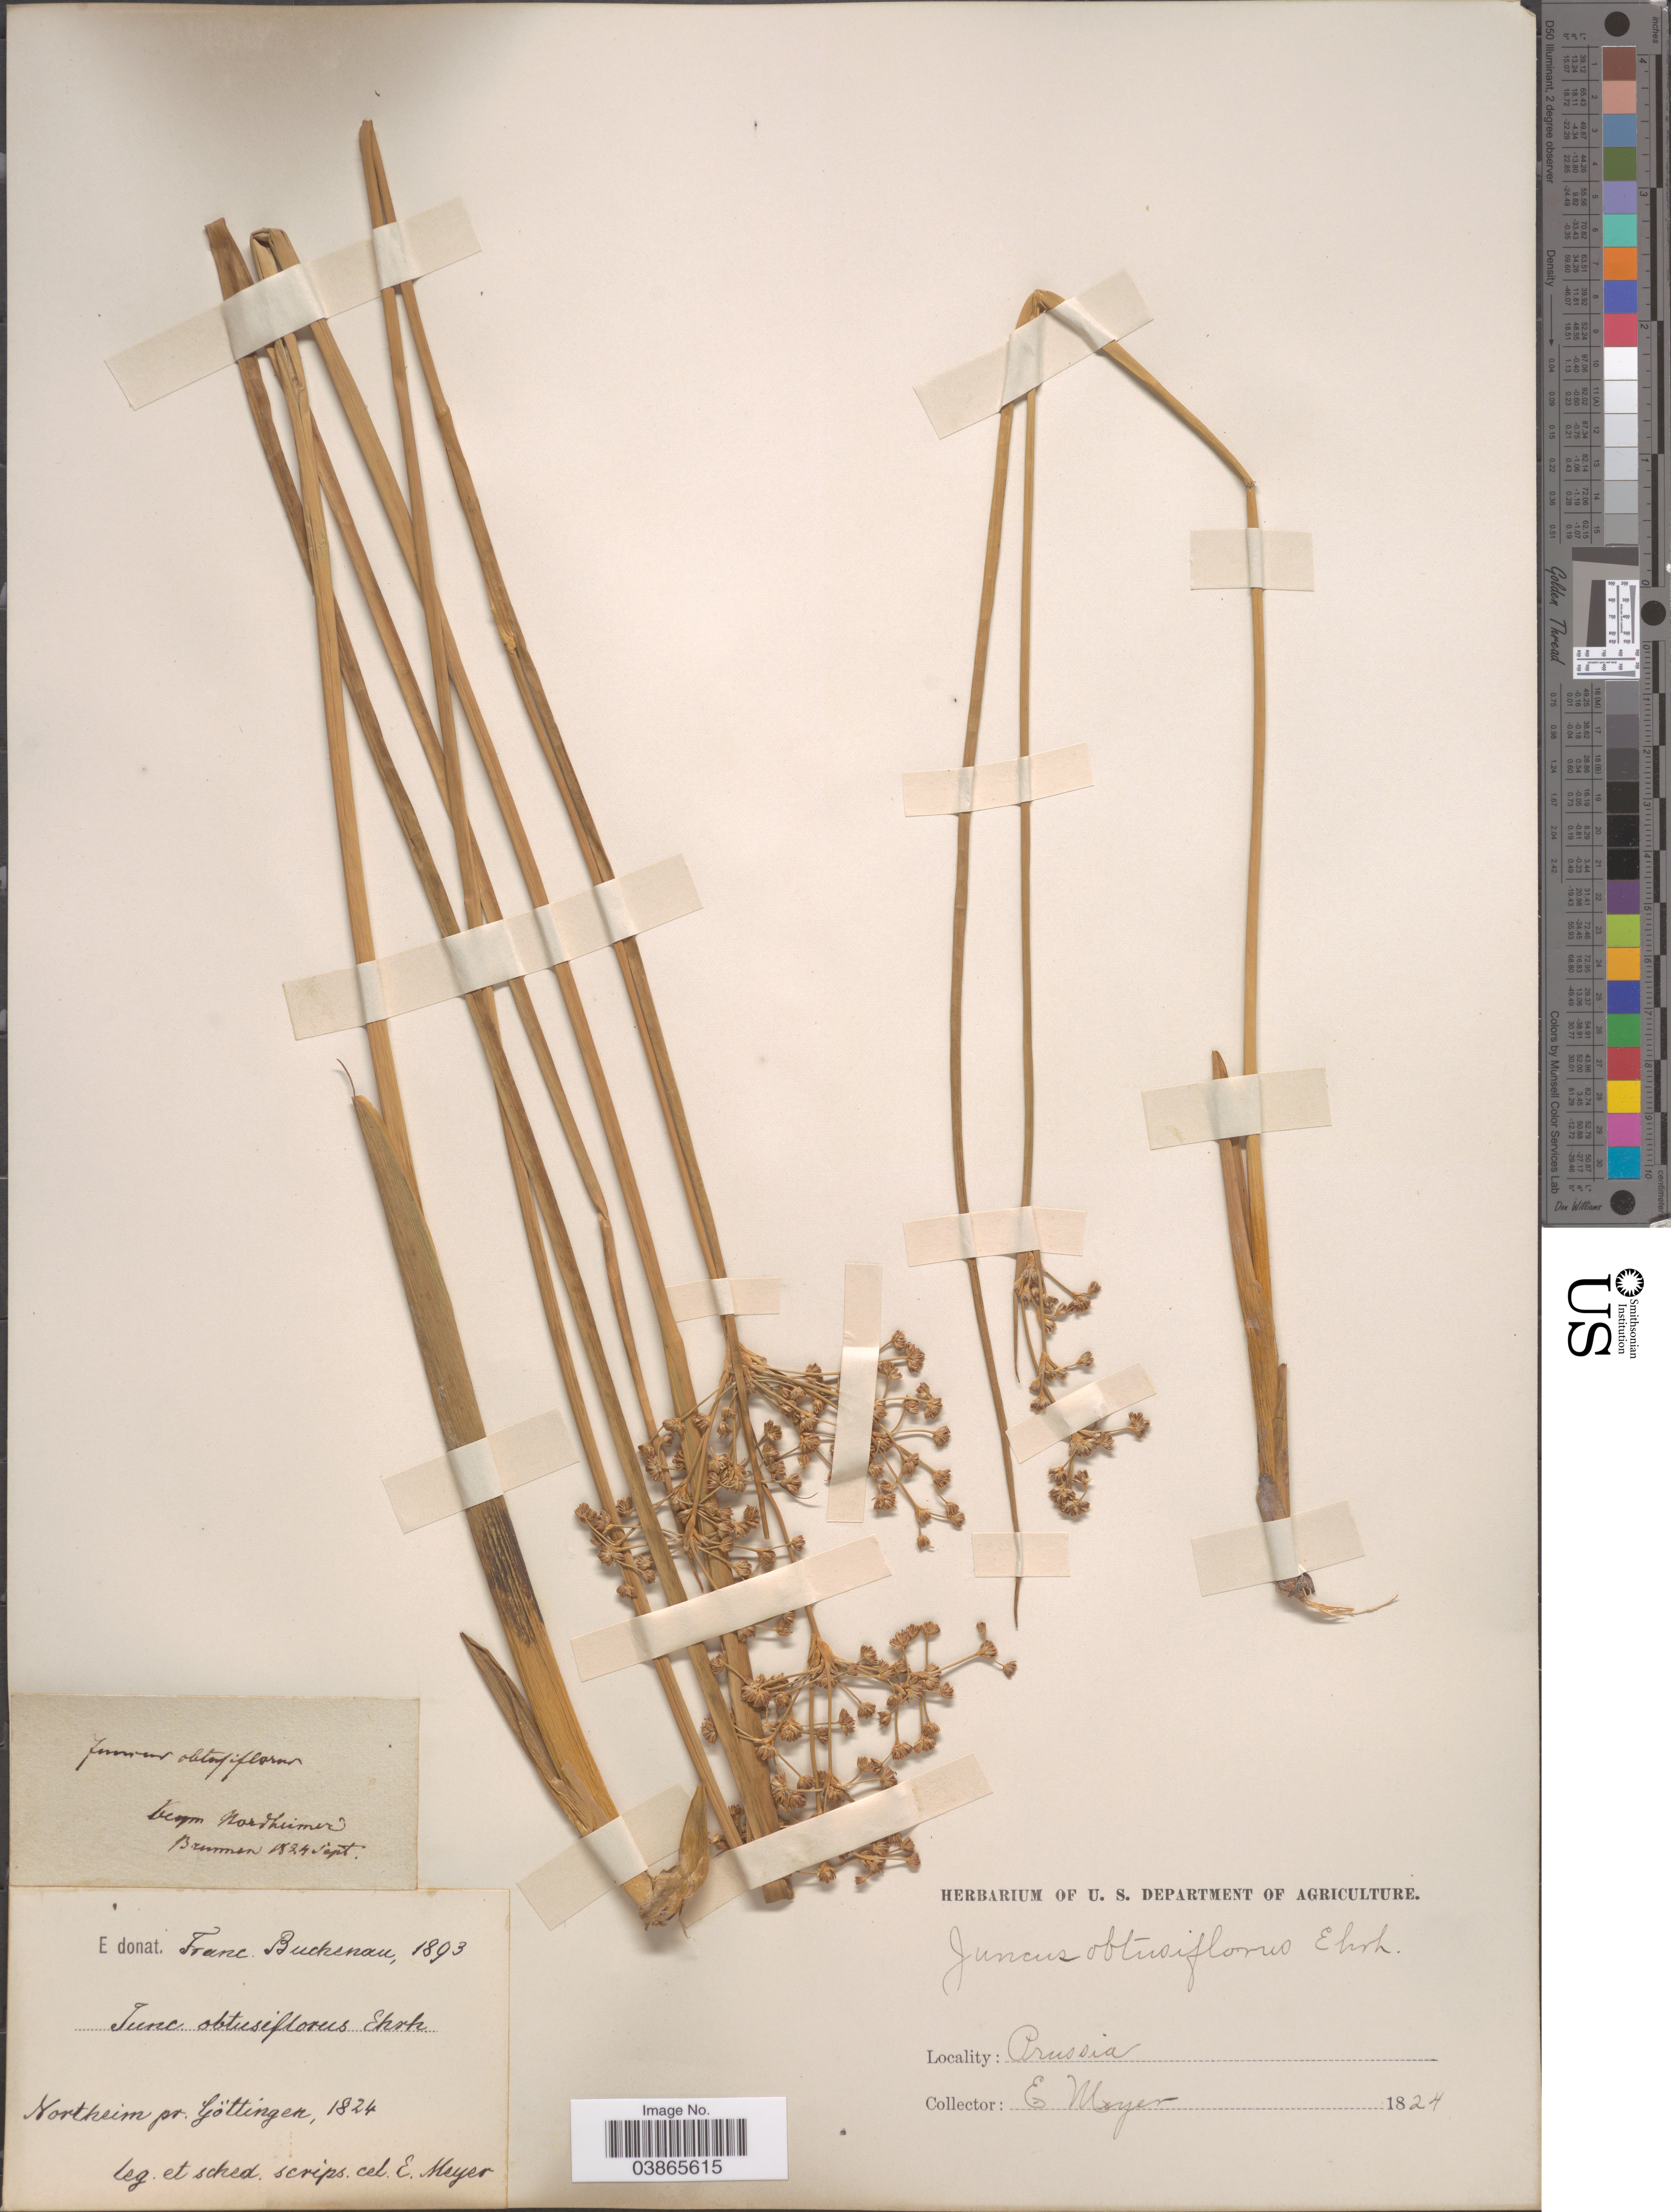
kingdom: Plantae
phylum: Tracheophyta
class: Liliopsida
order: Poales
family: Juncaceae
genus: Juncus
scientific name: Juncus obtusiflorus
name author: Ehrh. ex Hoffm.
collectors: E. Meyer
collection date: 1824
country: Germany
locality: Northeim pr. Göttingen, Prussia.